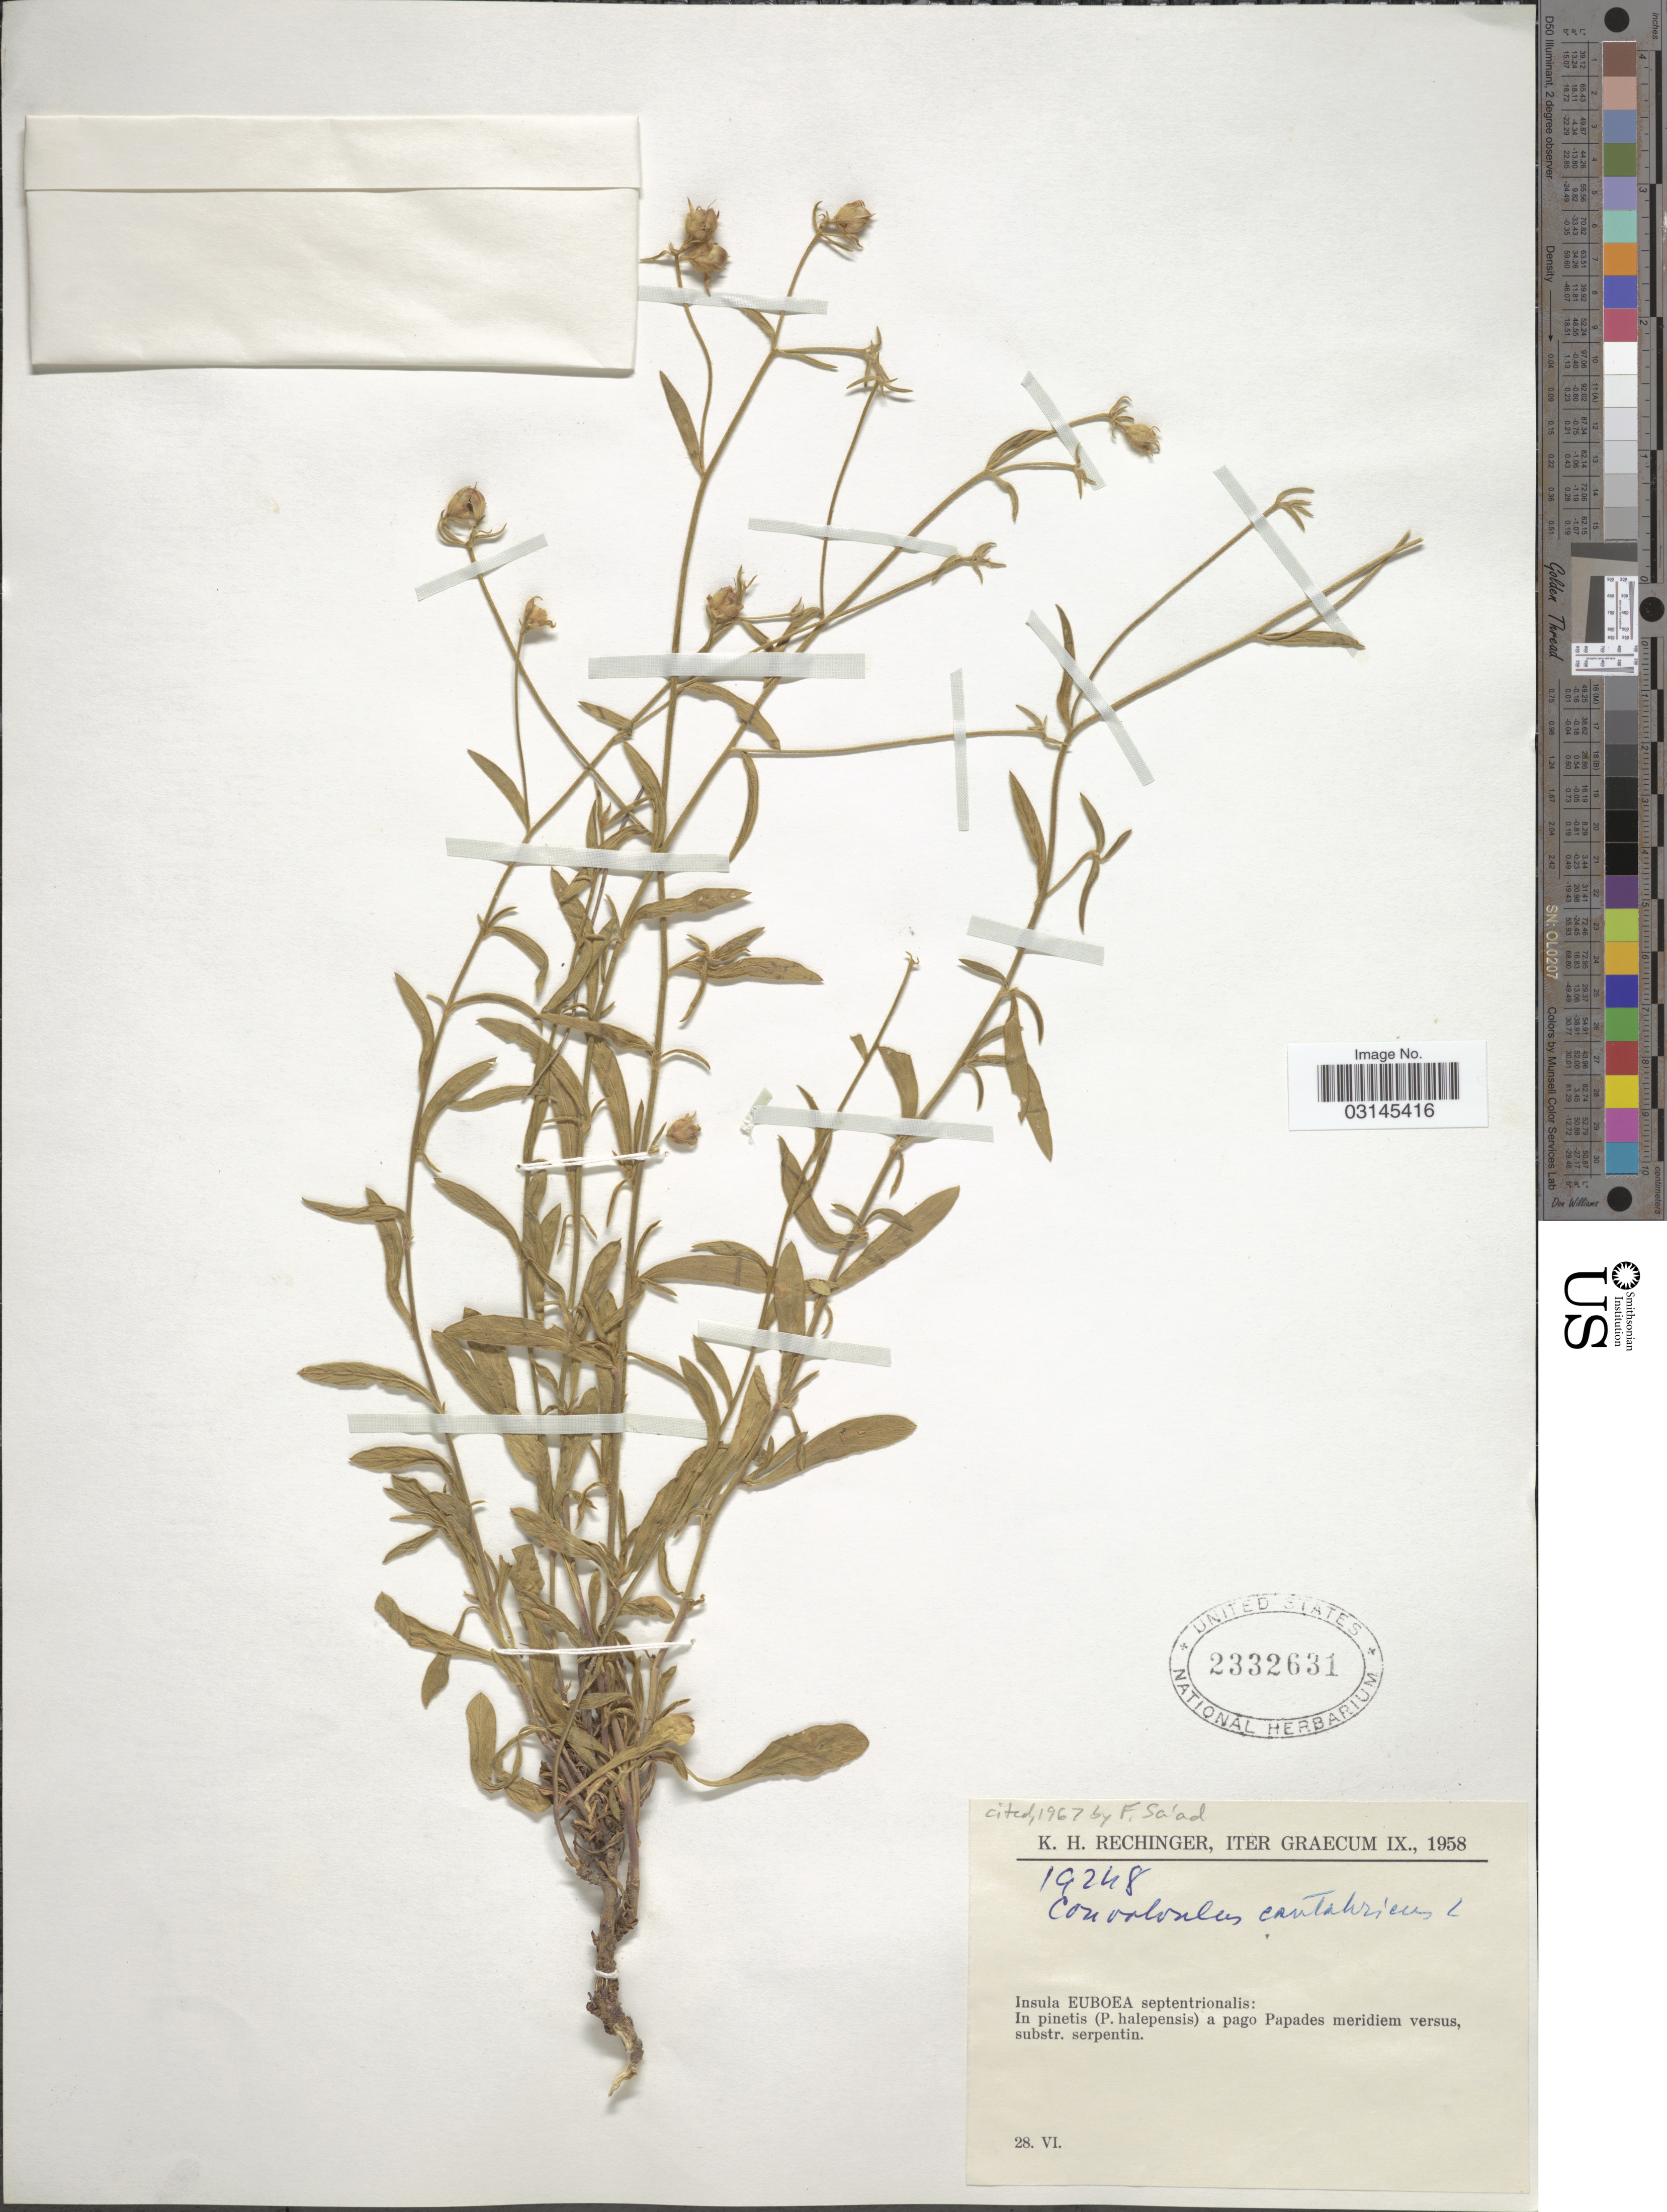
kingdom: Plantae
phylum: Tracheophyta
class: Magnoliopsida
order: Solanales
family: Convolvulaceae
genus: Convolvulus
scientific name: Convolvulus cantabrica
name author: L.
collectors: K. H. Rechinger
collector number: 19248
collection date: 1958-06-28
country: Greece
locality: Iter Graecum. Insula Euboea septentrionalis: In pinetis a pago Papades meridiem versus.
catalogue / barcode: US 2332631